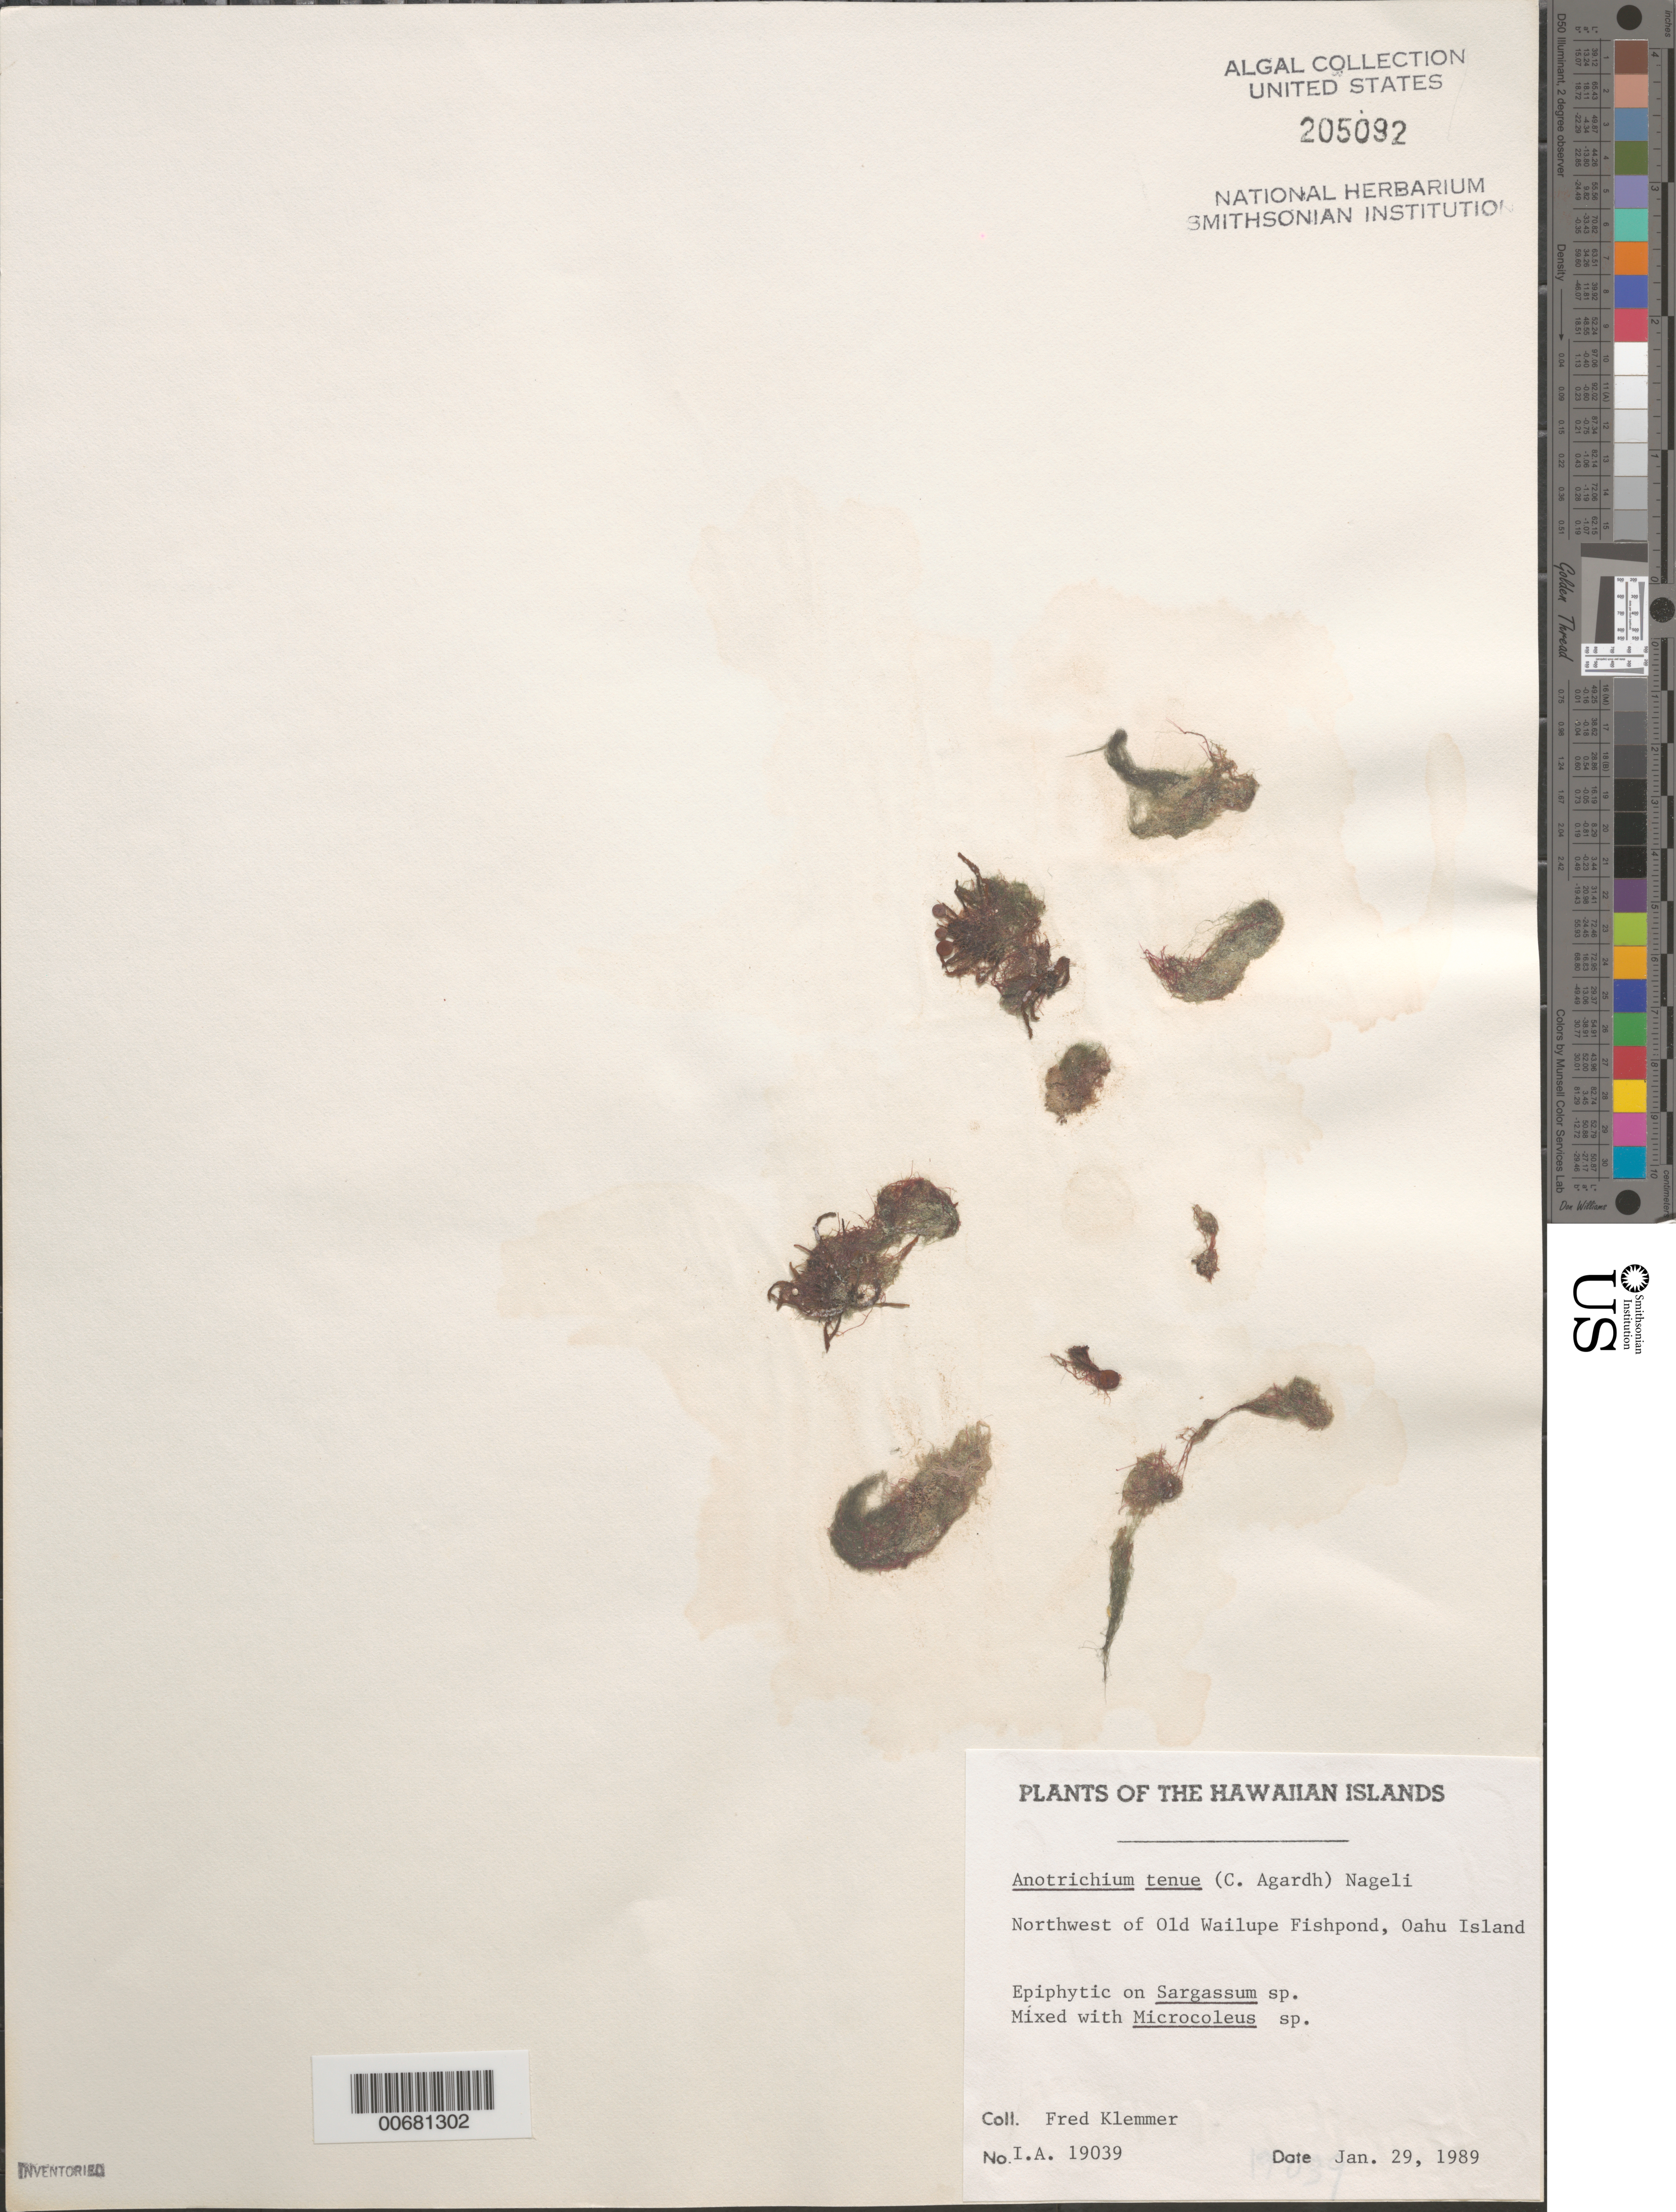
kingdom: Plantae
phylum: Rhodophyta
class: Florideophyceae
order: Ceramiales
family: Wrangeliaceae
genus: Anotrichium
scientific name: Anotrichium tenue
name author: (C. Agardh) Nägeli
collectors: F. Klemmer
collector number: IAA 19039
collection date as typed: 29 Jan 1989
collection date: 1989-01-29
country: United States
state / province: Hawaii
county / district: Honolulu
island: Oahu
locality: Northwest of Old Wailupe Fishpond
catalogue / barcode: US 205092